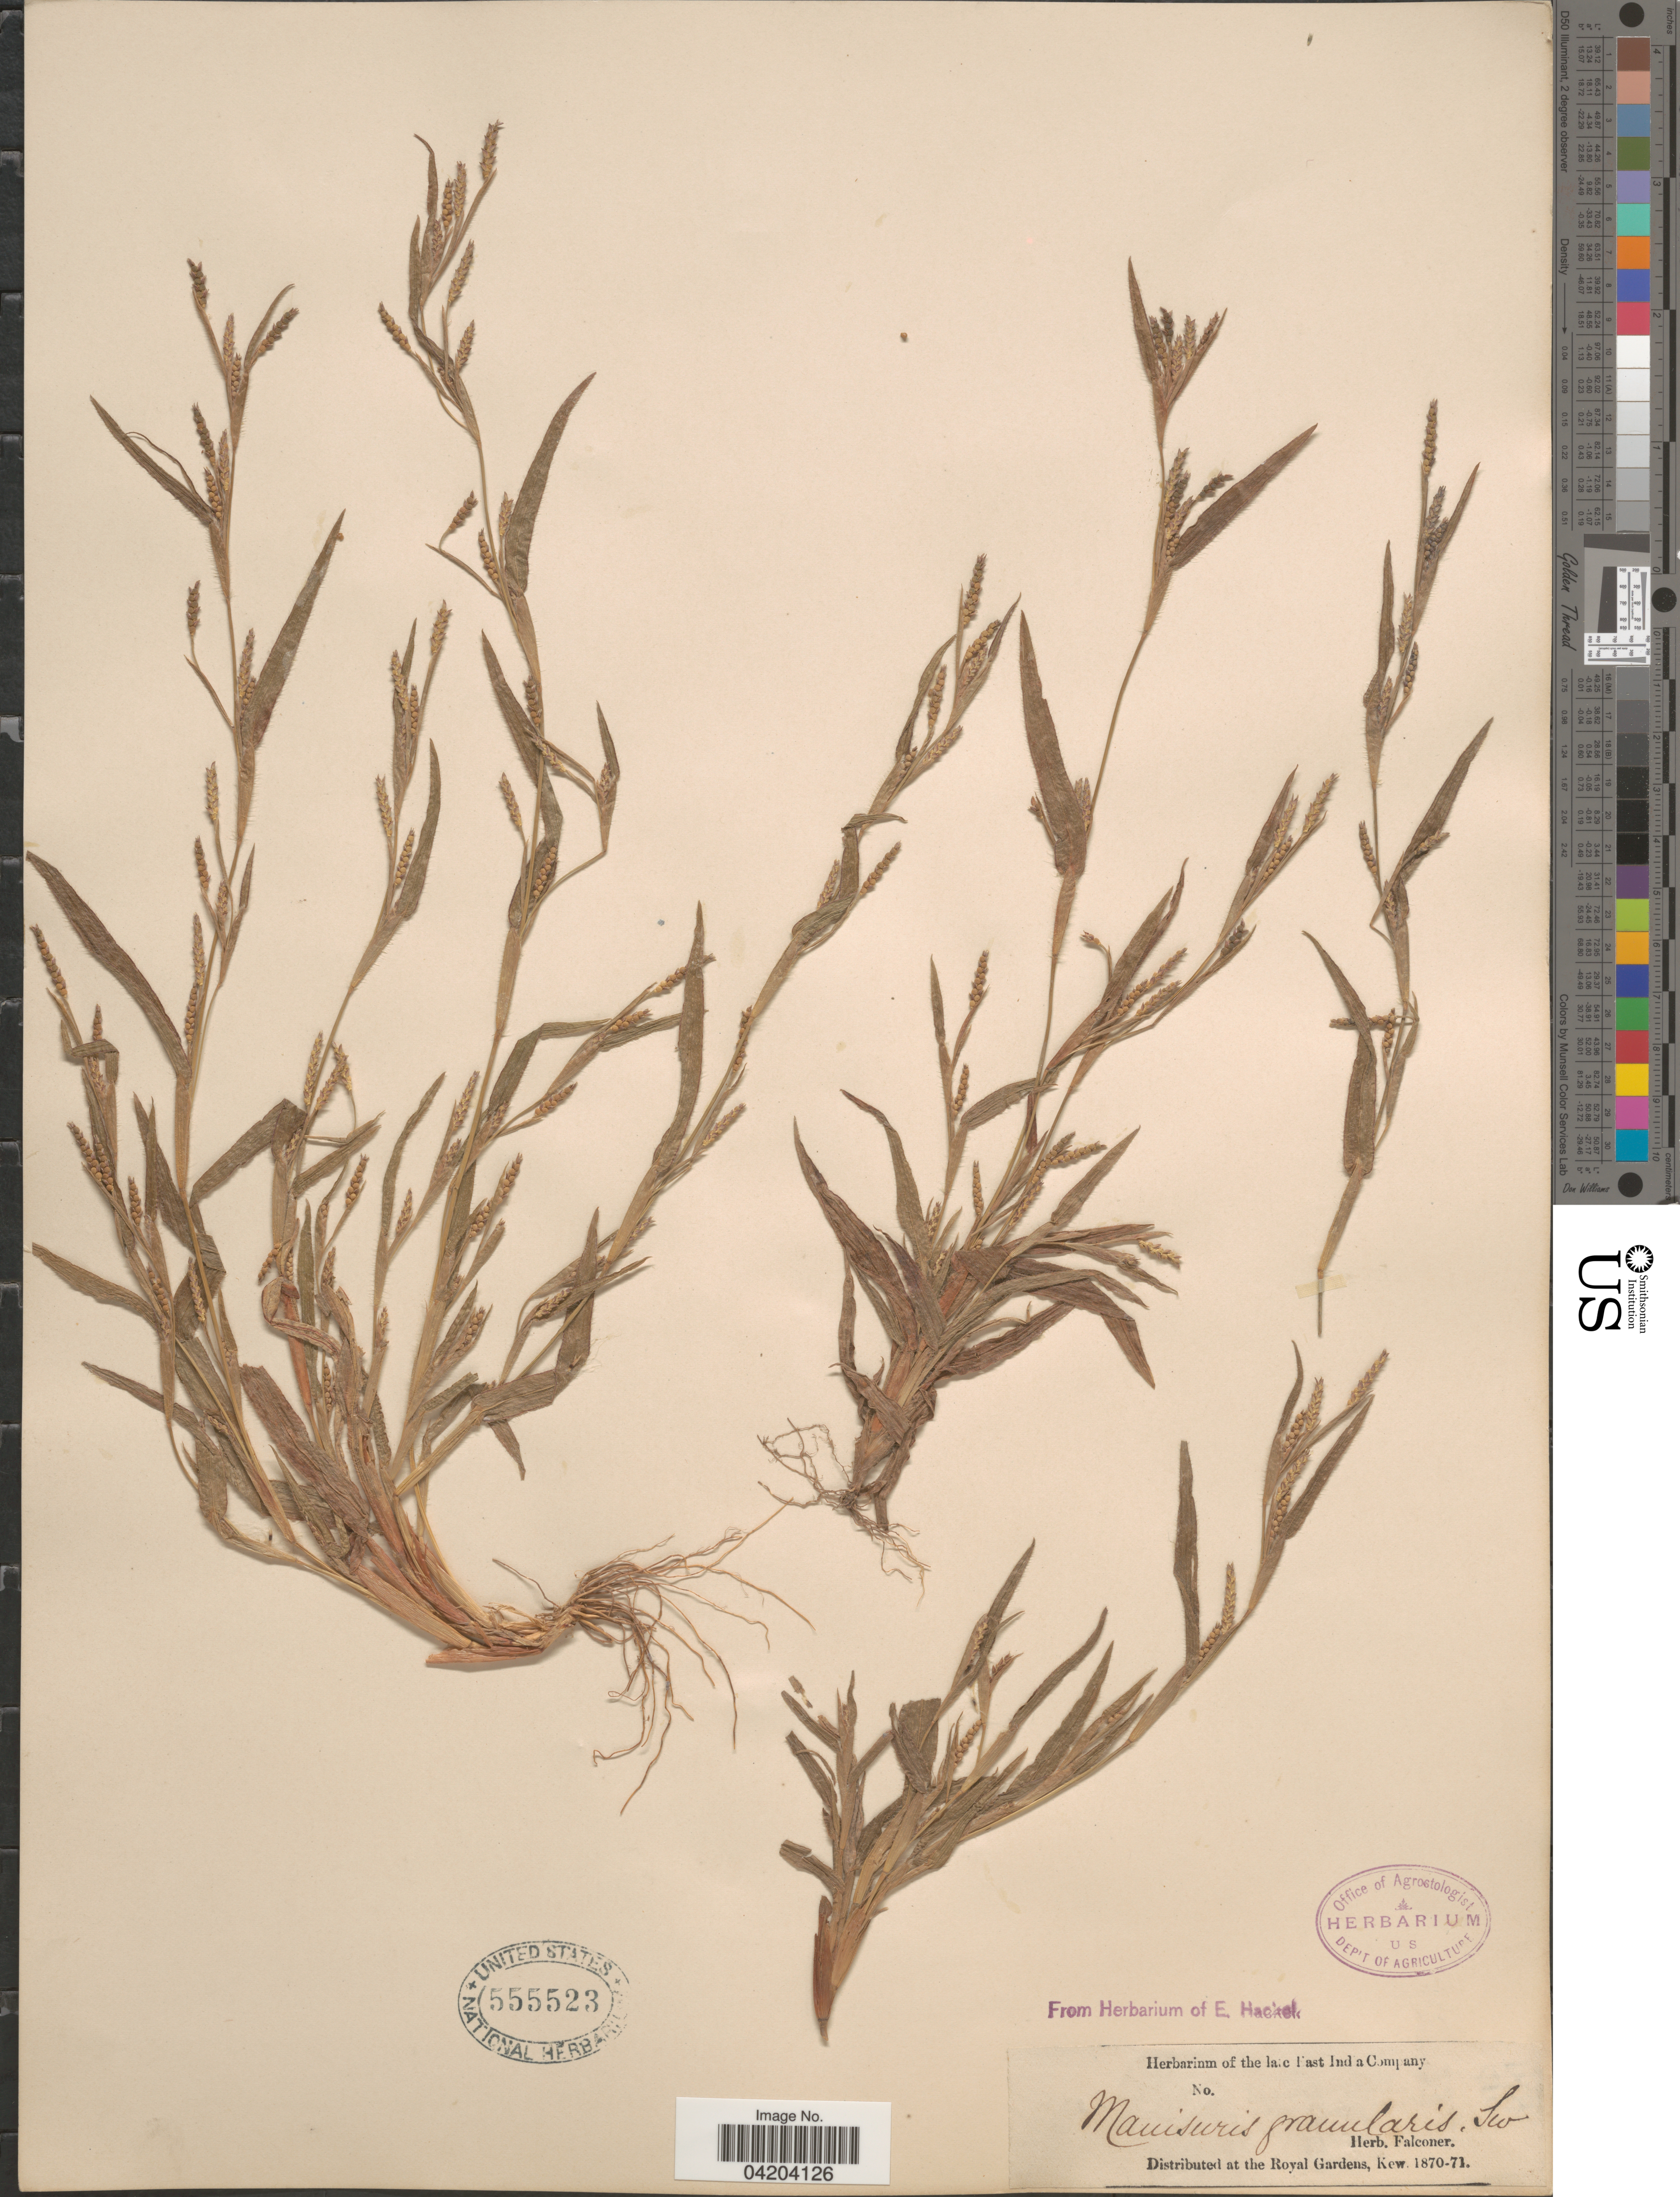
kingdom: Plantae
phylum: Tracheophyta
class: Liliopsida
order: Poales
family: Poaceae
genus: Mnesithea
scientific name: Mnesithea granularis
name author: (L.) de Koning & Sosef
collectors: ex herb. Falconer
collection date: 1870/1871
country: India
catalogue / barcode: US 555523